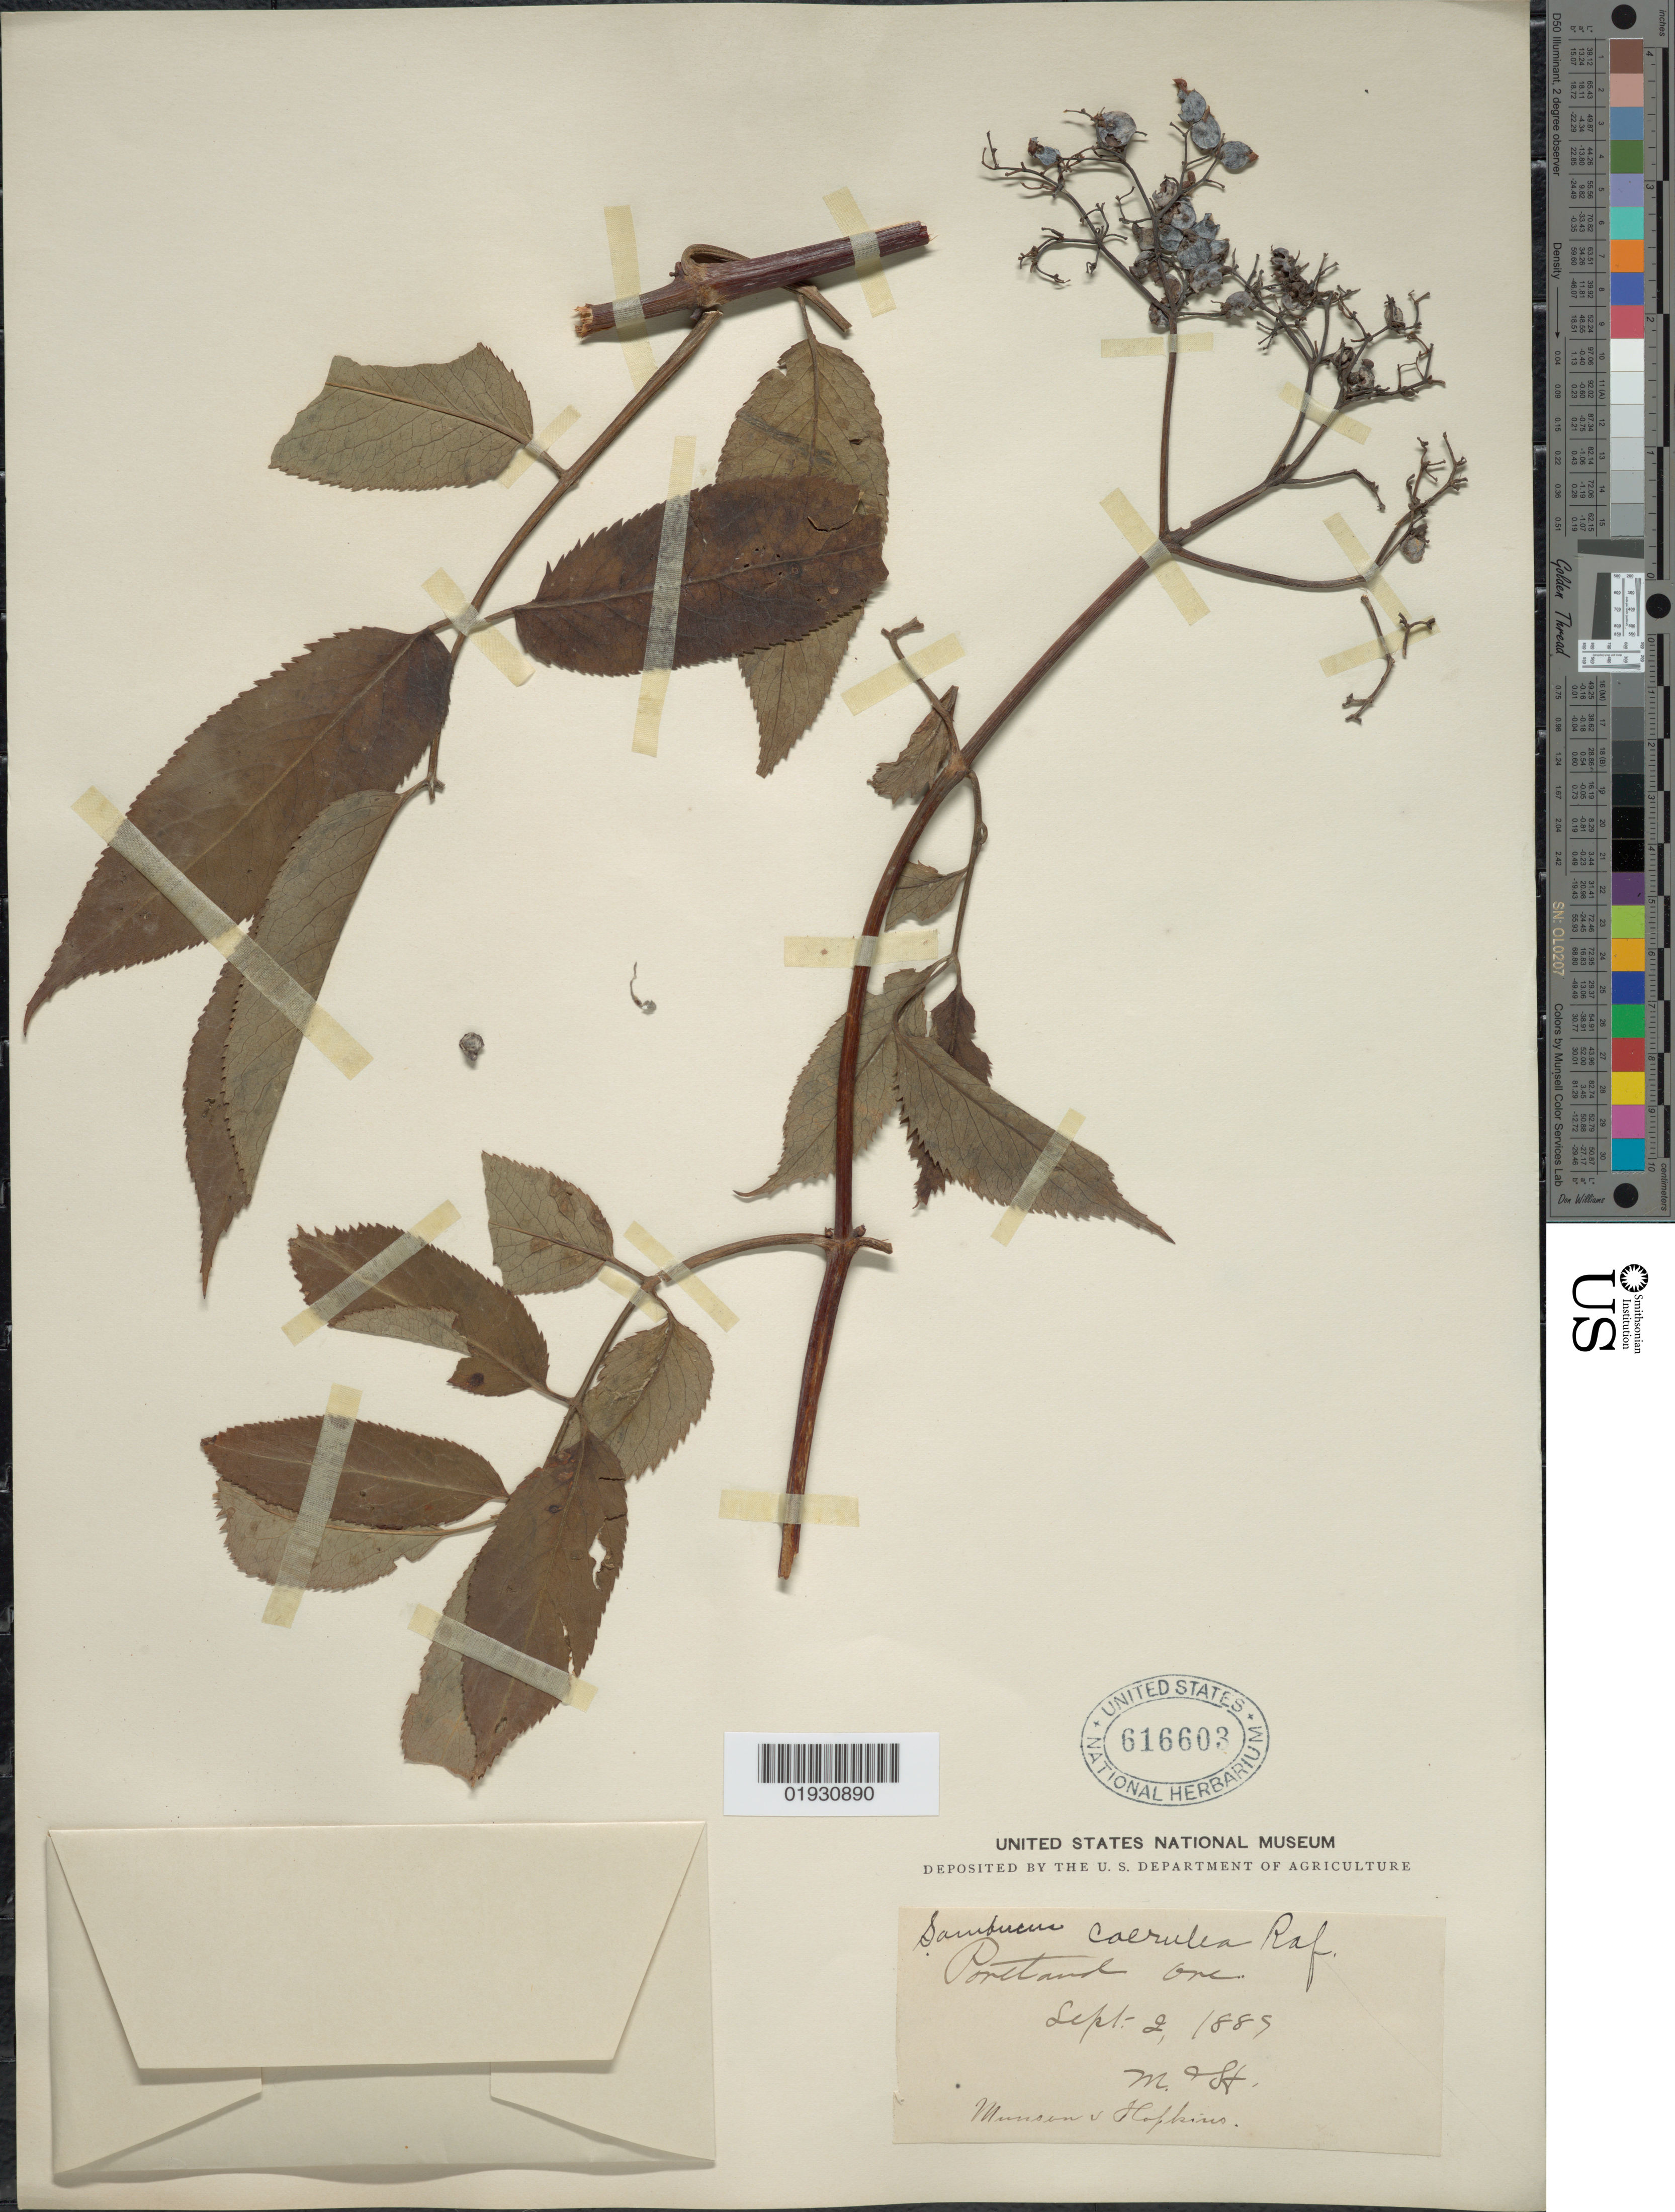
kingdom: Plantae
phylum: Tracheophyta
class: Magnoliopsida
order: Dipsacales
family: Viburnaceae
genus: Sambucus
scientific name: Sambucus cerulea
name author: Raf.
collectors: -. Munson & -. Hopkins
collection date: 1885-09-02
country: United States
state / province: Oregon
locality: Portland.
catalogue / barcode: US 616603